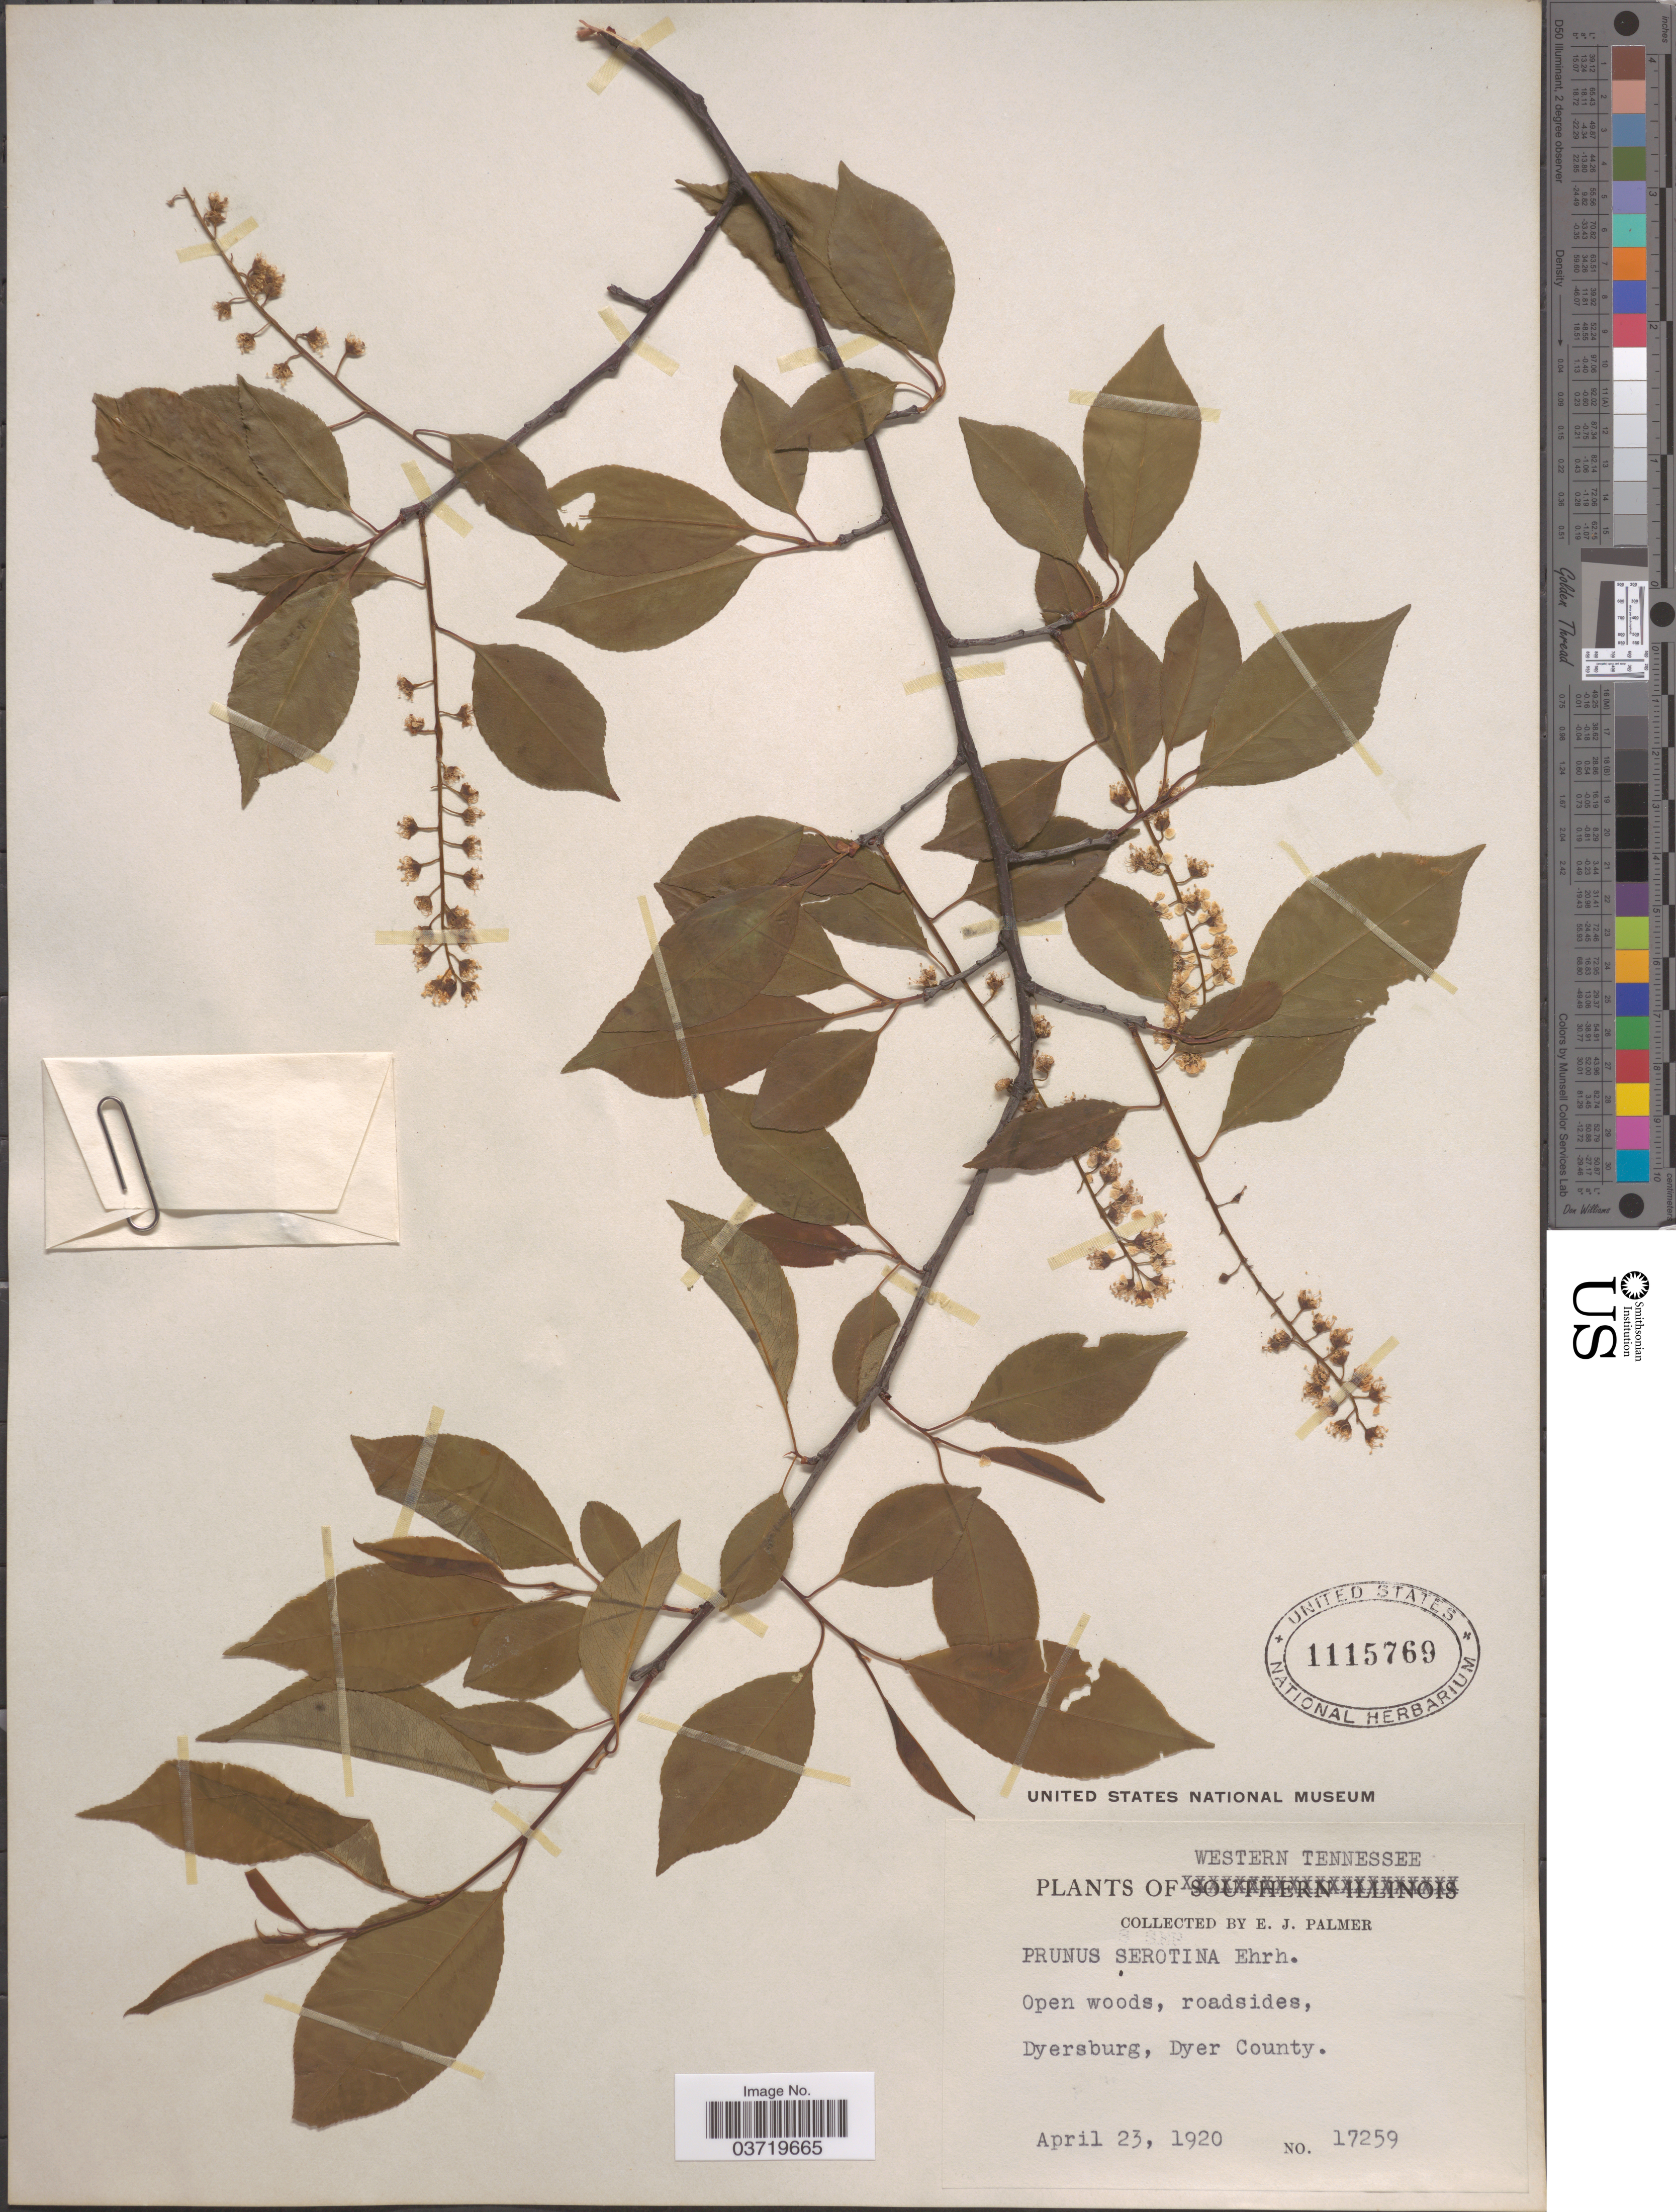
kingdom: Plantae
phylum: Tracheophyta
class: Magnoliopsida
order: Rosales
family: Rosaceae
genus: Prunus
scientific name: Prunus serotina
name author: Ehrh.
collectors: E. J. Palmer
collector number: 17259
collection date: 1920-04-23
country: United States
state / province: Tennessee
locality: Western Tennessee. Dyersburg, Dyer County.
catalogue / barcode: US 1115769